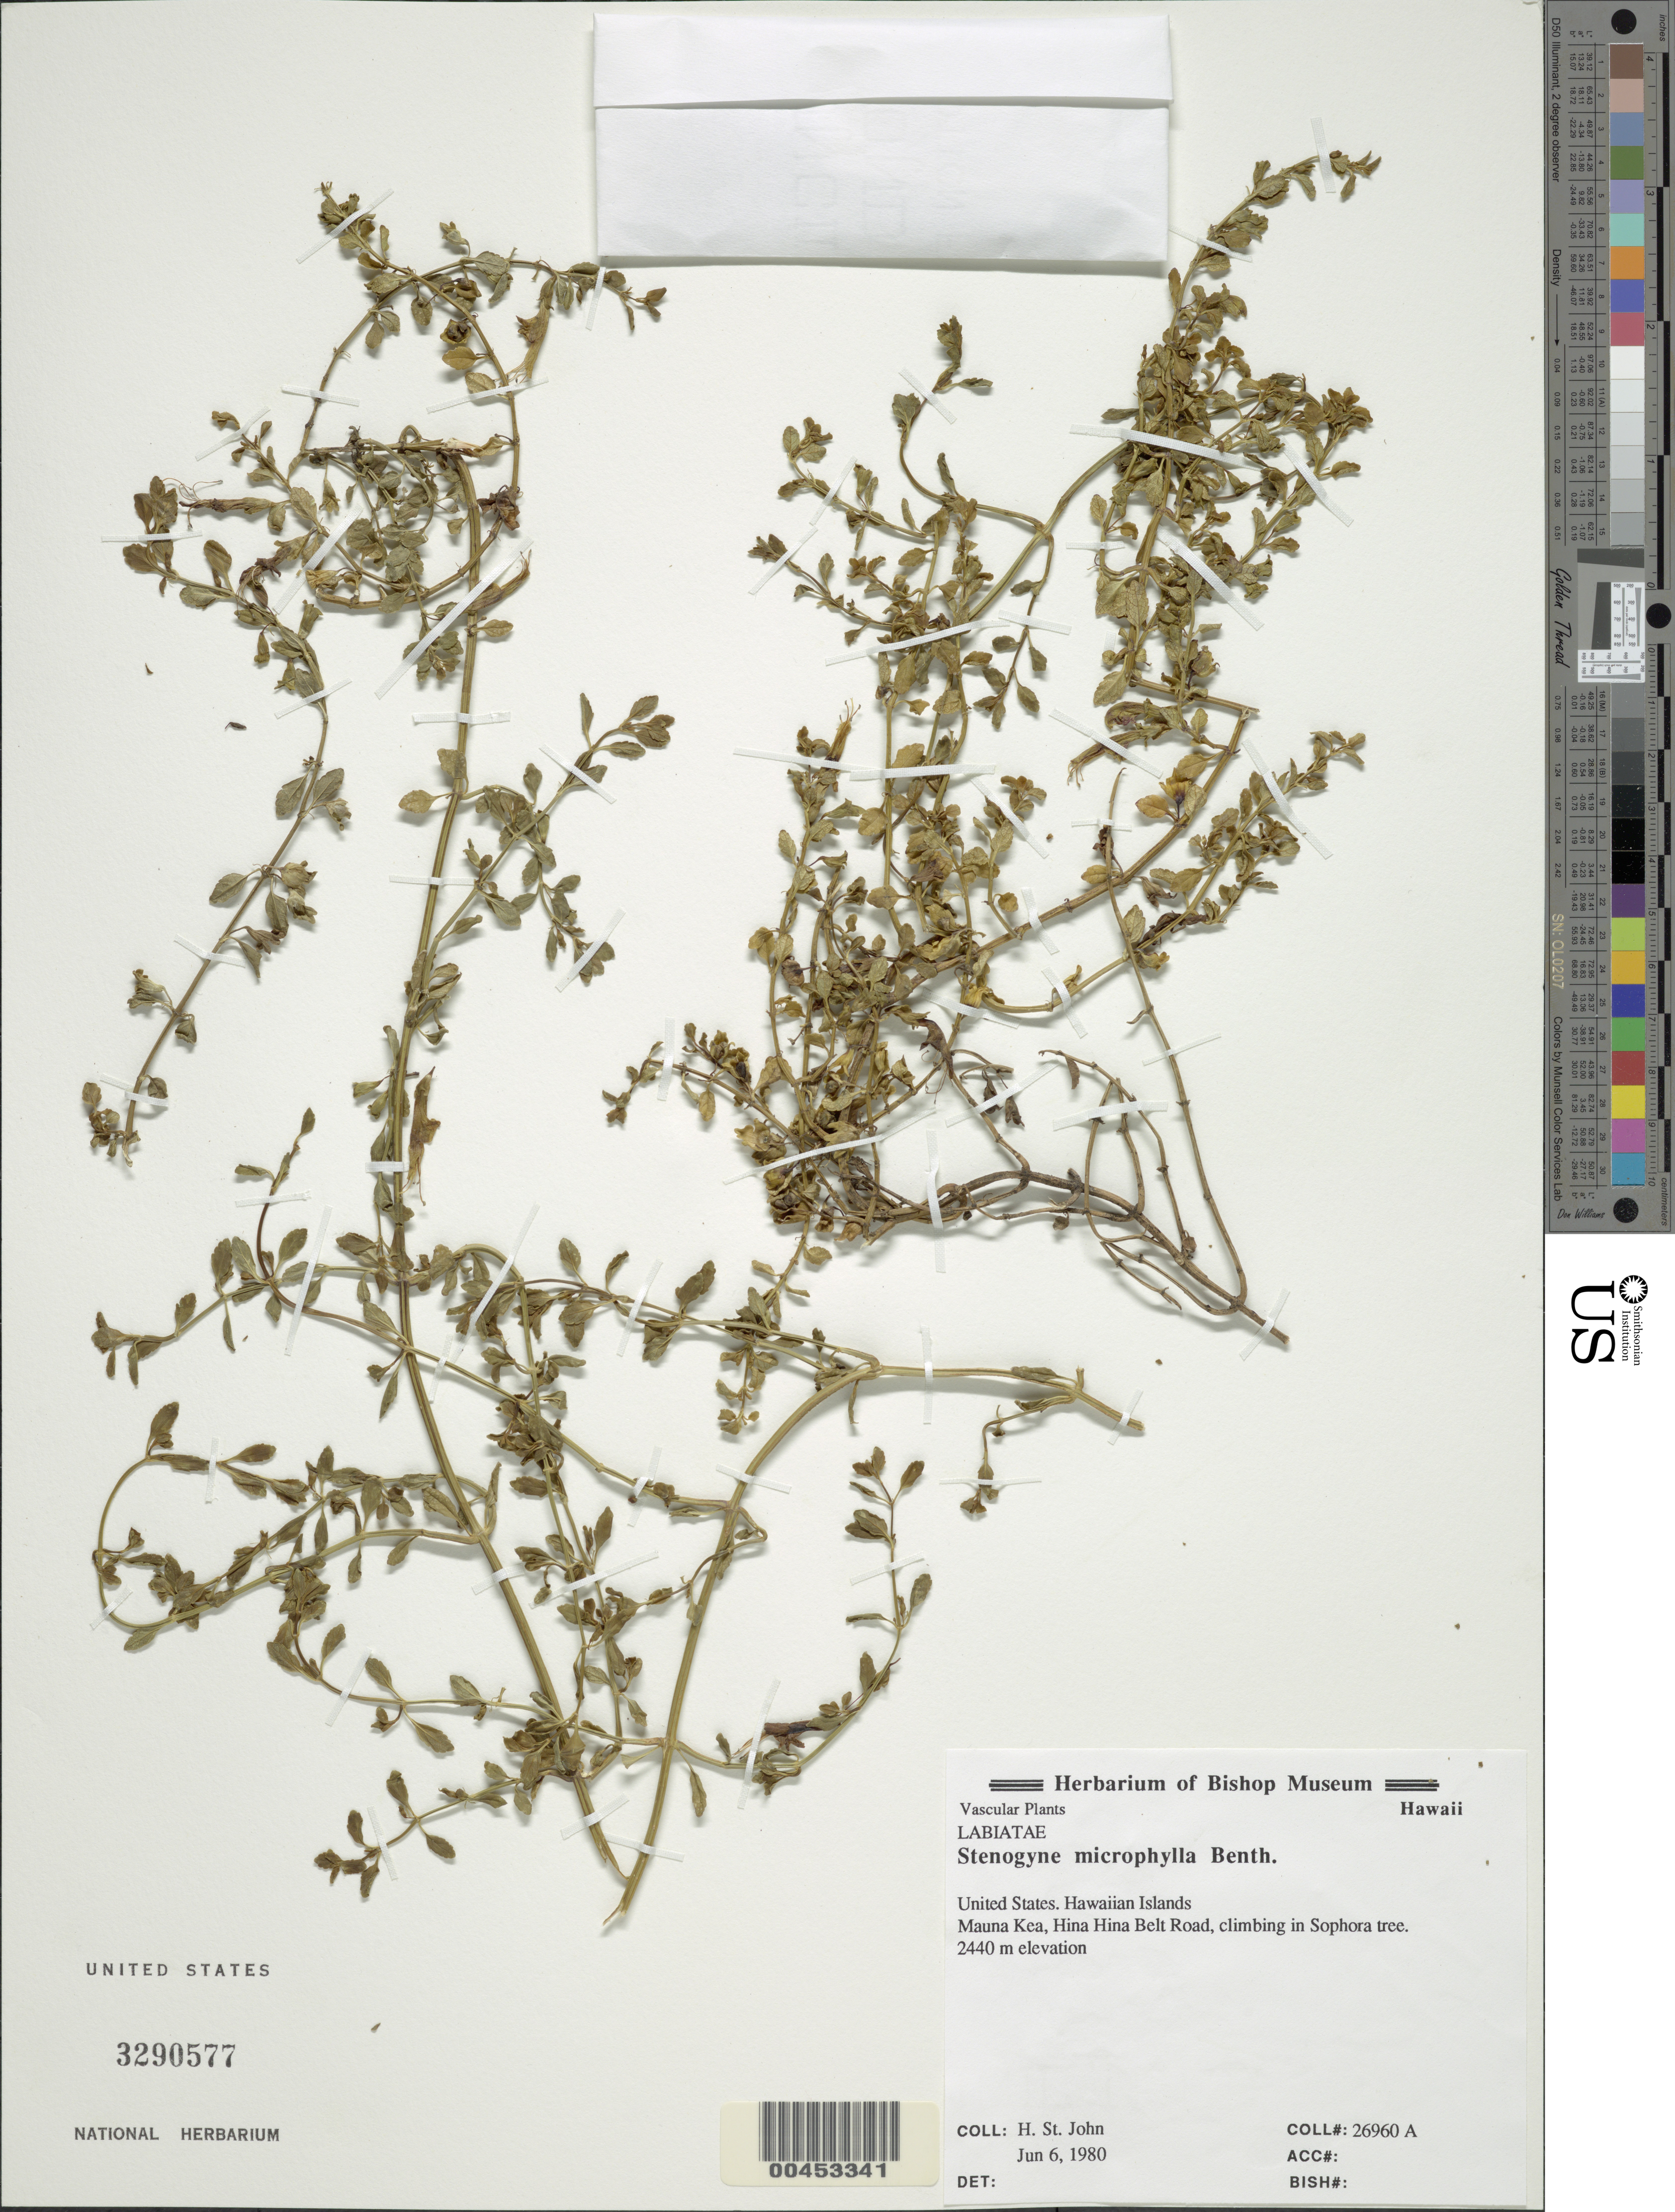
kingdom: Plantae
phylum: Tracheophyta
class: Magnoliopsida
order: Lamiales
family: Lamiaceae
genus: Stenogyne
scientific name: Stenogyne microphylla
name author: Benth.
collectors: H. St. John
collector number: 26960a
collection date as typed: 6 Jun 1980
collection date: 1980-06-06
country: United States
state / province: Hawaii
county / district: Hawaii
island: Hawaii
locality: Mauna Kea, Hina Hina Belt Rd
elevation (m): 2440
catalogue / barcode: US 3290577